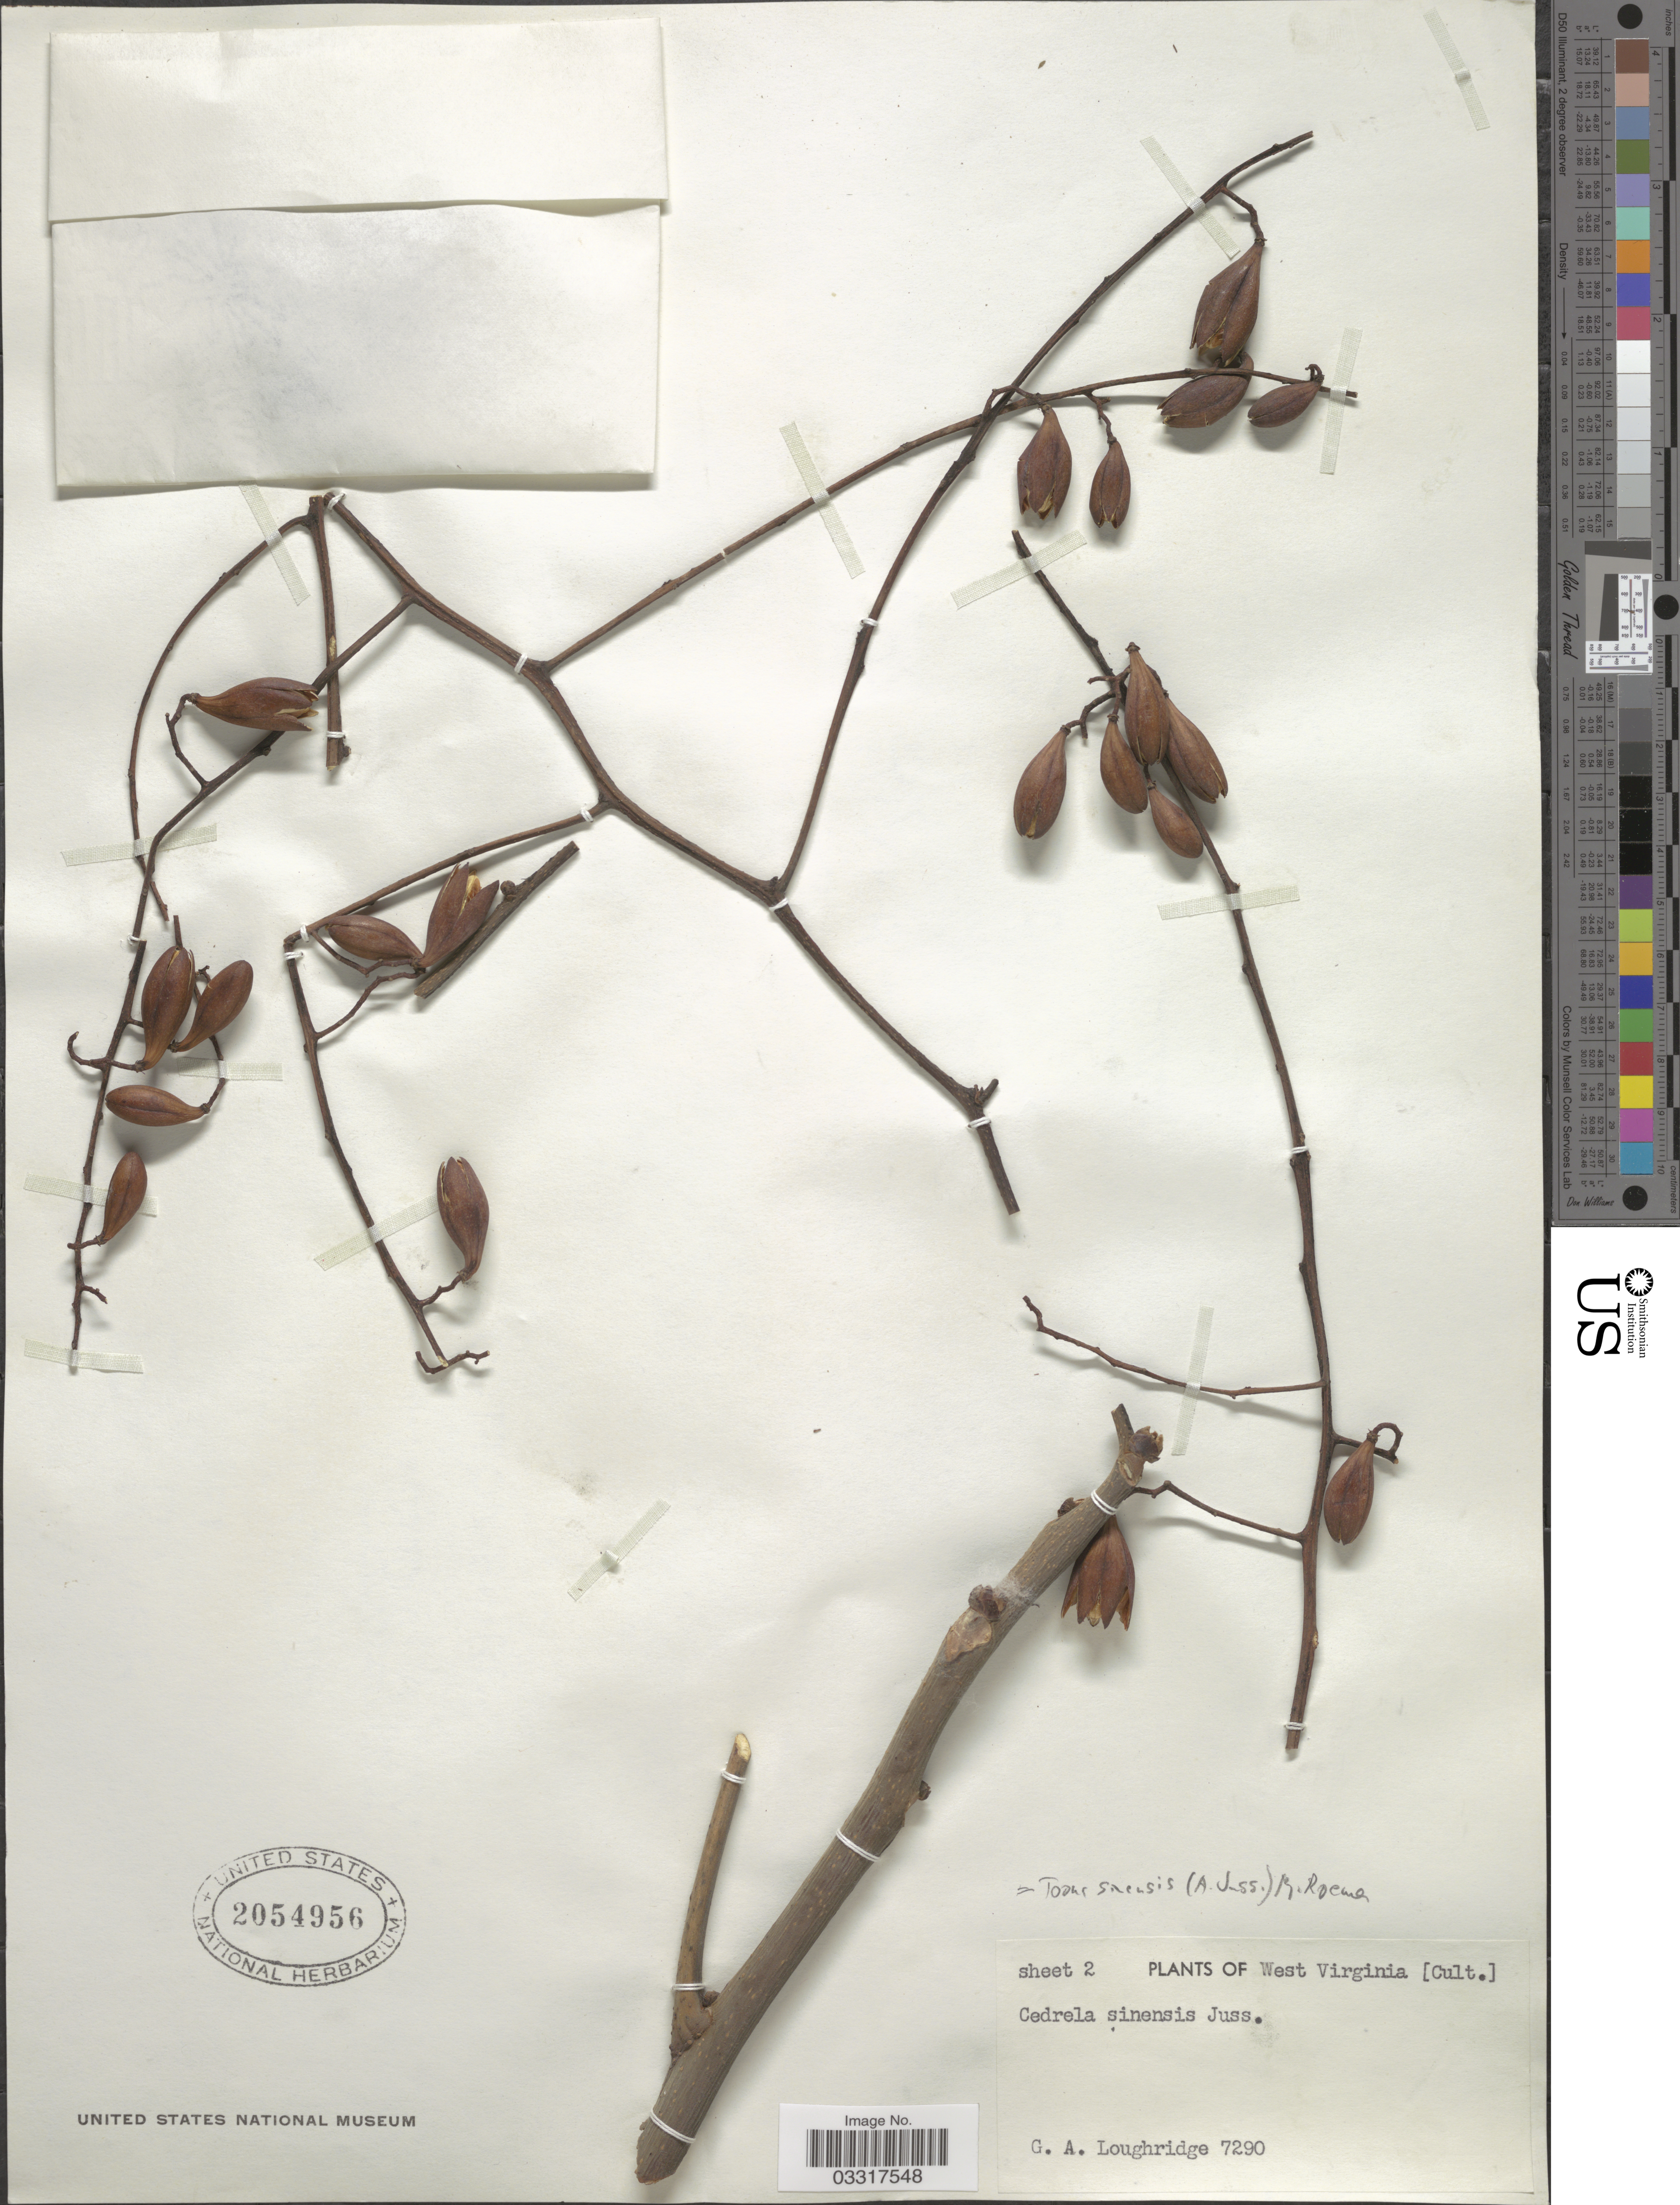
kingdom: Plantae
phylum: Tracheophyta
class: Magnoliopsida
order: Sapindales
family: Meliaceae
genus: Toona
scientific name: Toona sinensis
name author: (A. Juss.) M. Roem.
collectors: G. Loughridge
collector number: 7290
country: United States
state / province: West Virginia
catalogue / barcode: US 2054956